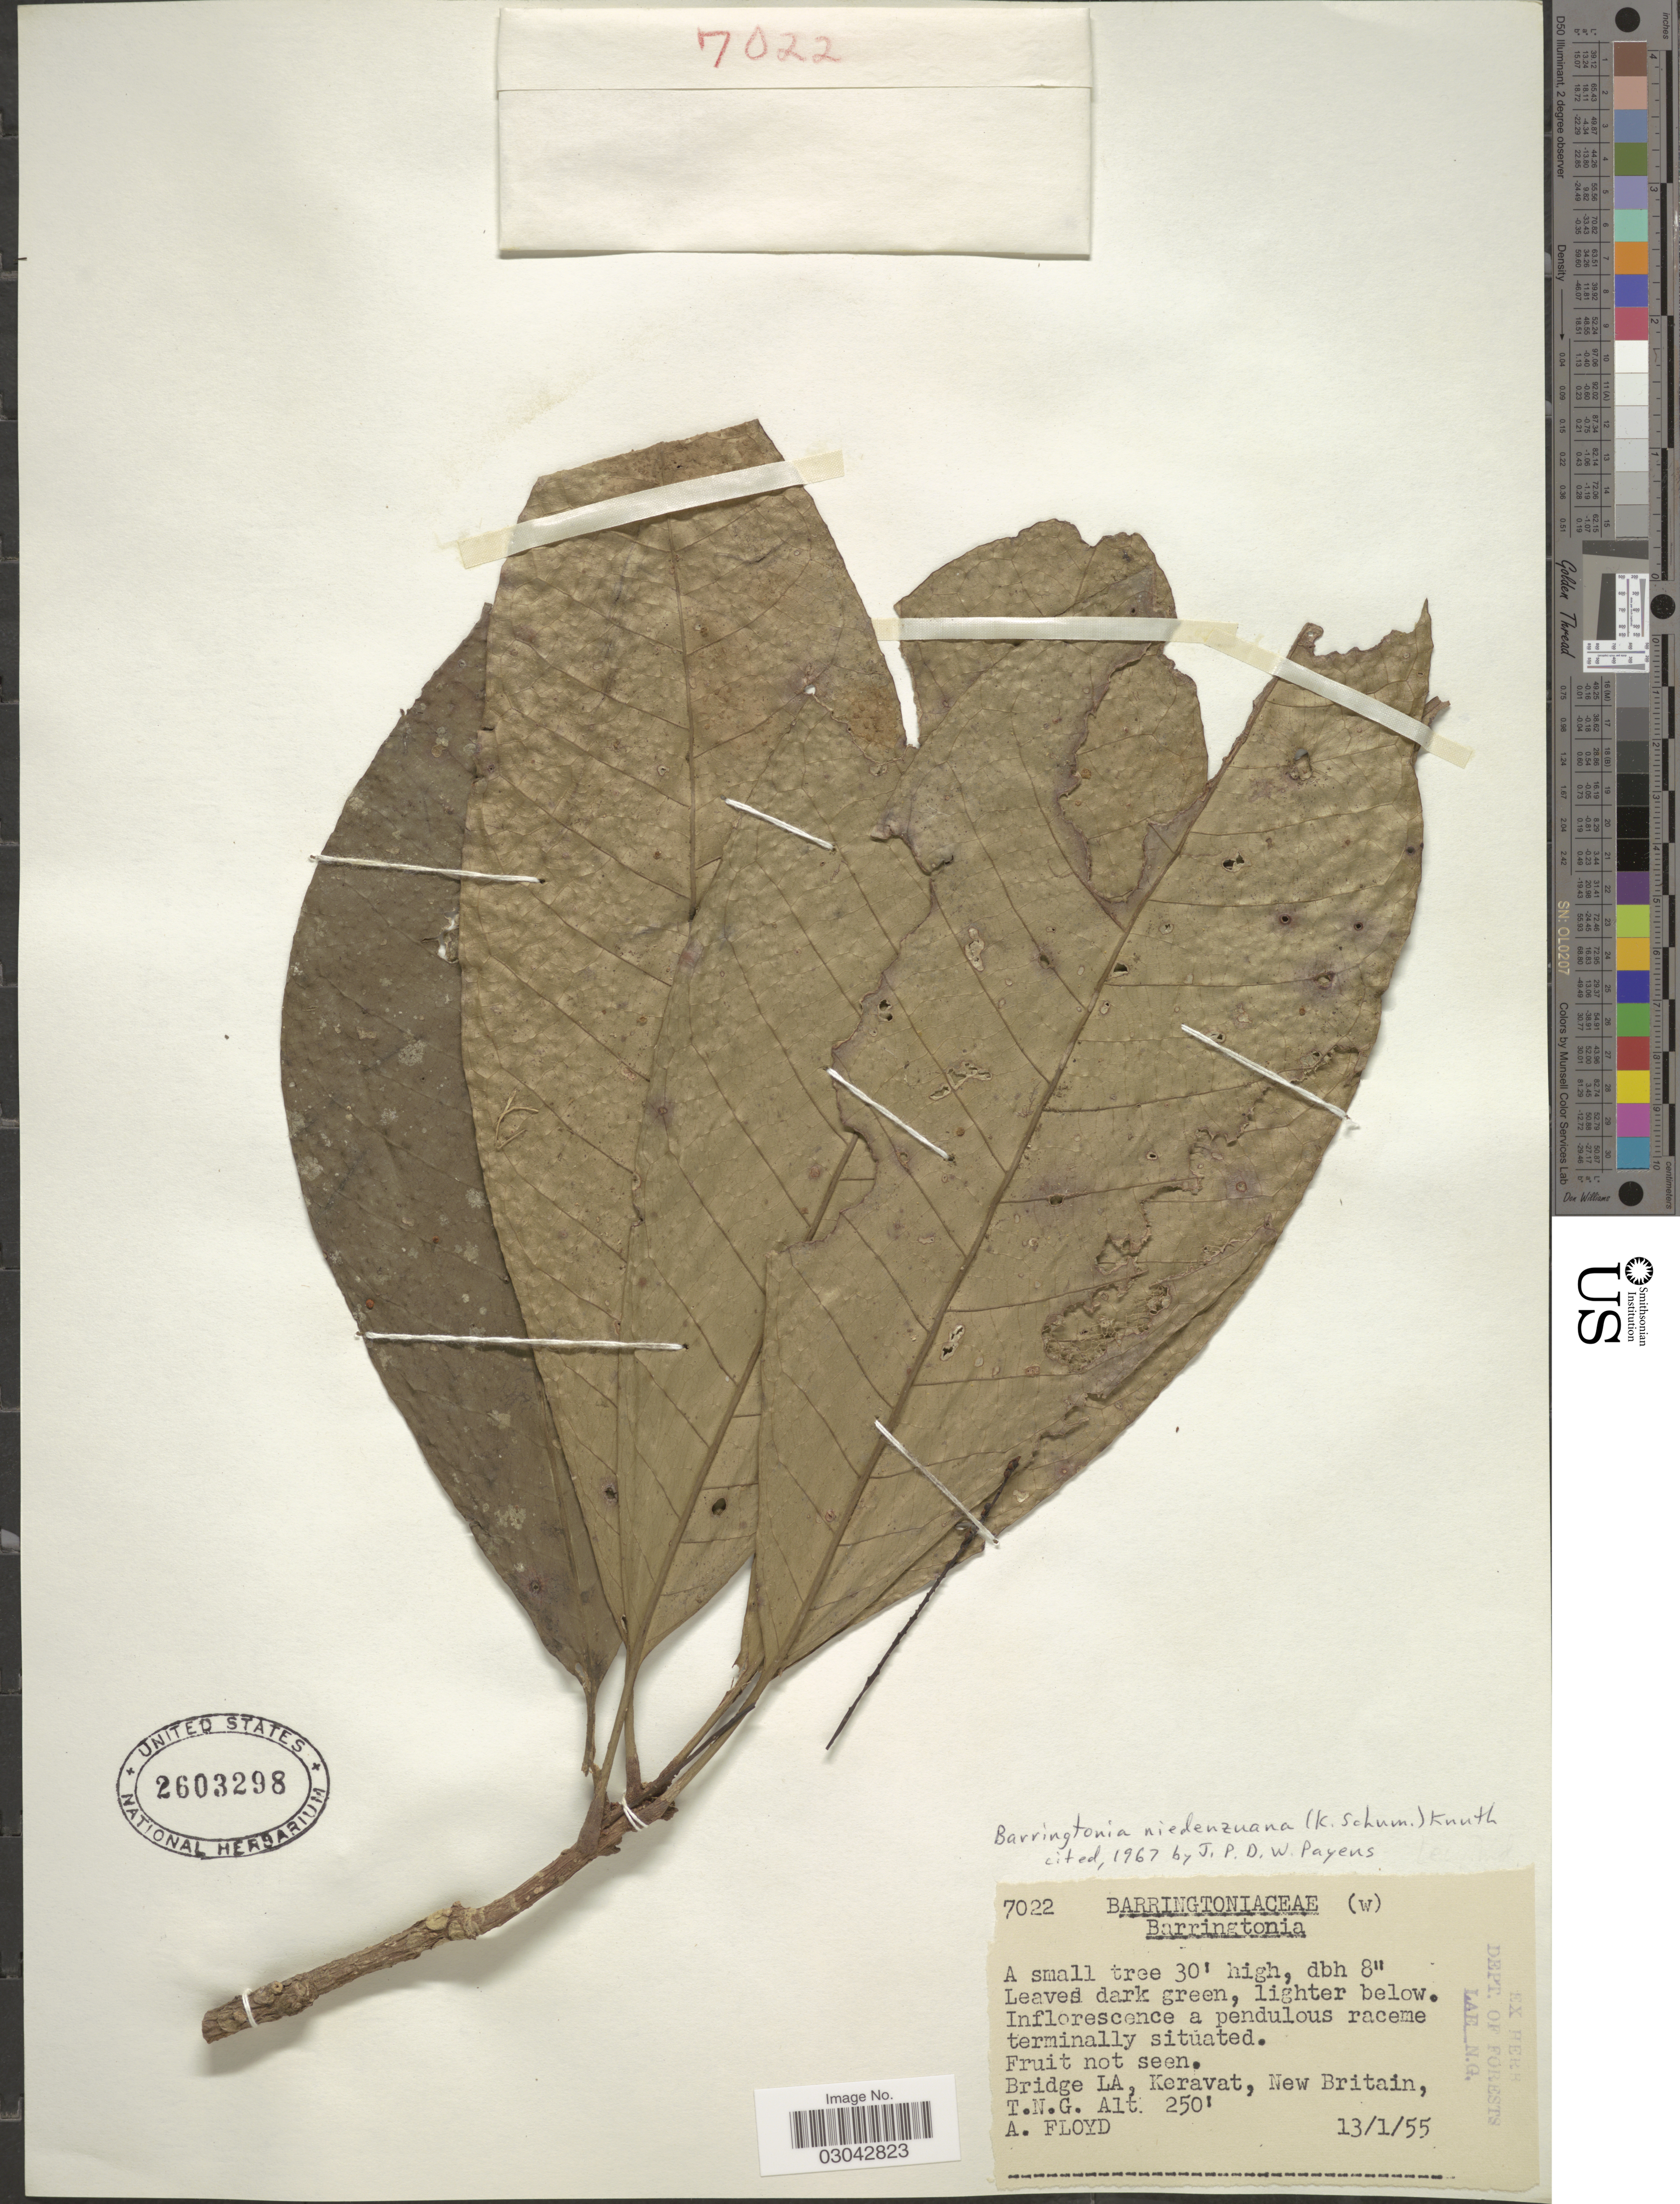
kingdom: Plantae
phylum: Tracheophyta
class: Magnoliopsida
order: Ericales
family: Lecythidaceae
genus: Barringtonia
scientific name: Barringtonia niedenzuana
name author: (K. Schum.) R. Knuth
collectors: A. Floyd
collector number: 7022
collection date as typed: Transcribed d/m/y: 13/1/55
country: Papua New Guinea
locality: Bridge LA, Keravat, New Britain, T.N.G.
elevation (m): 76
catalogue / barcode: US 2603298